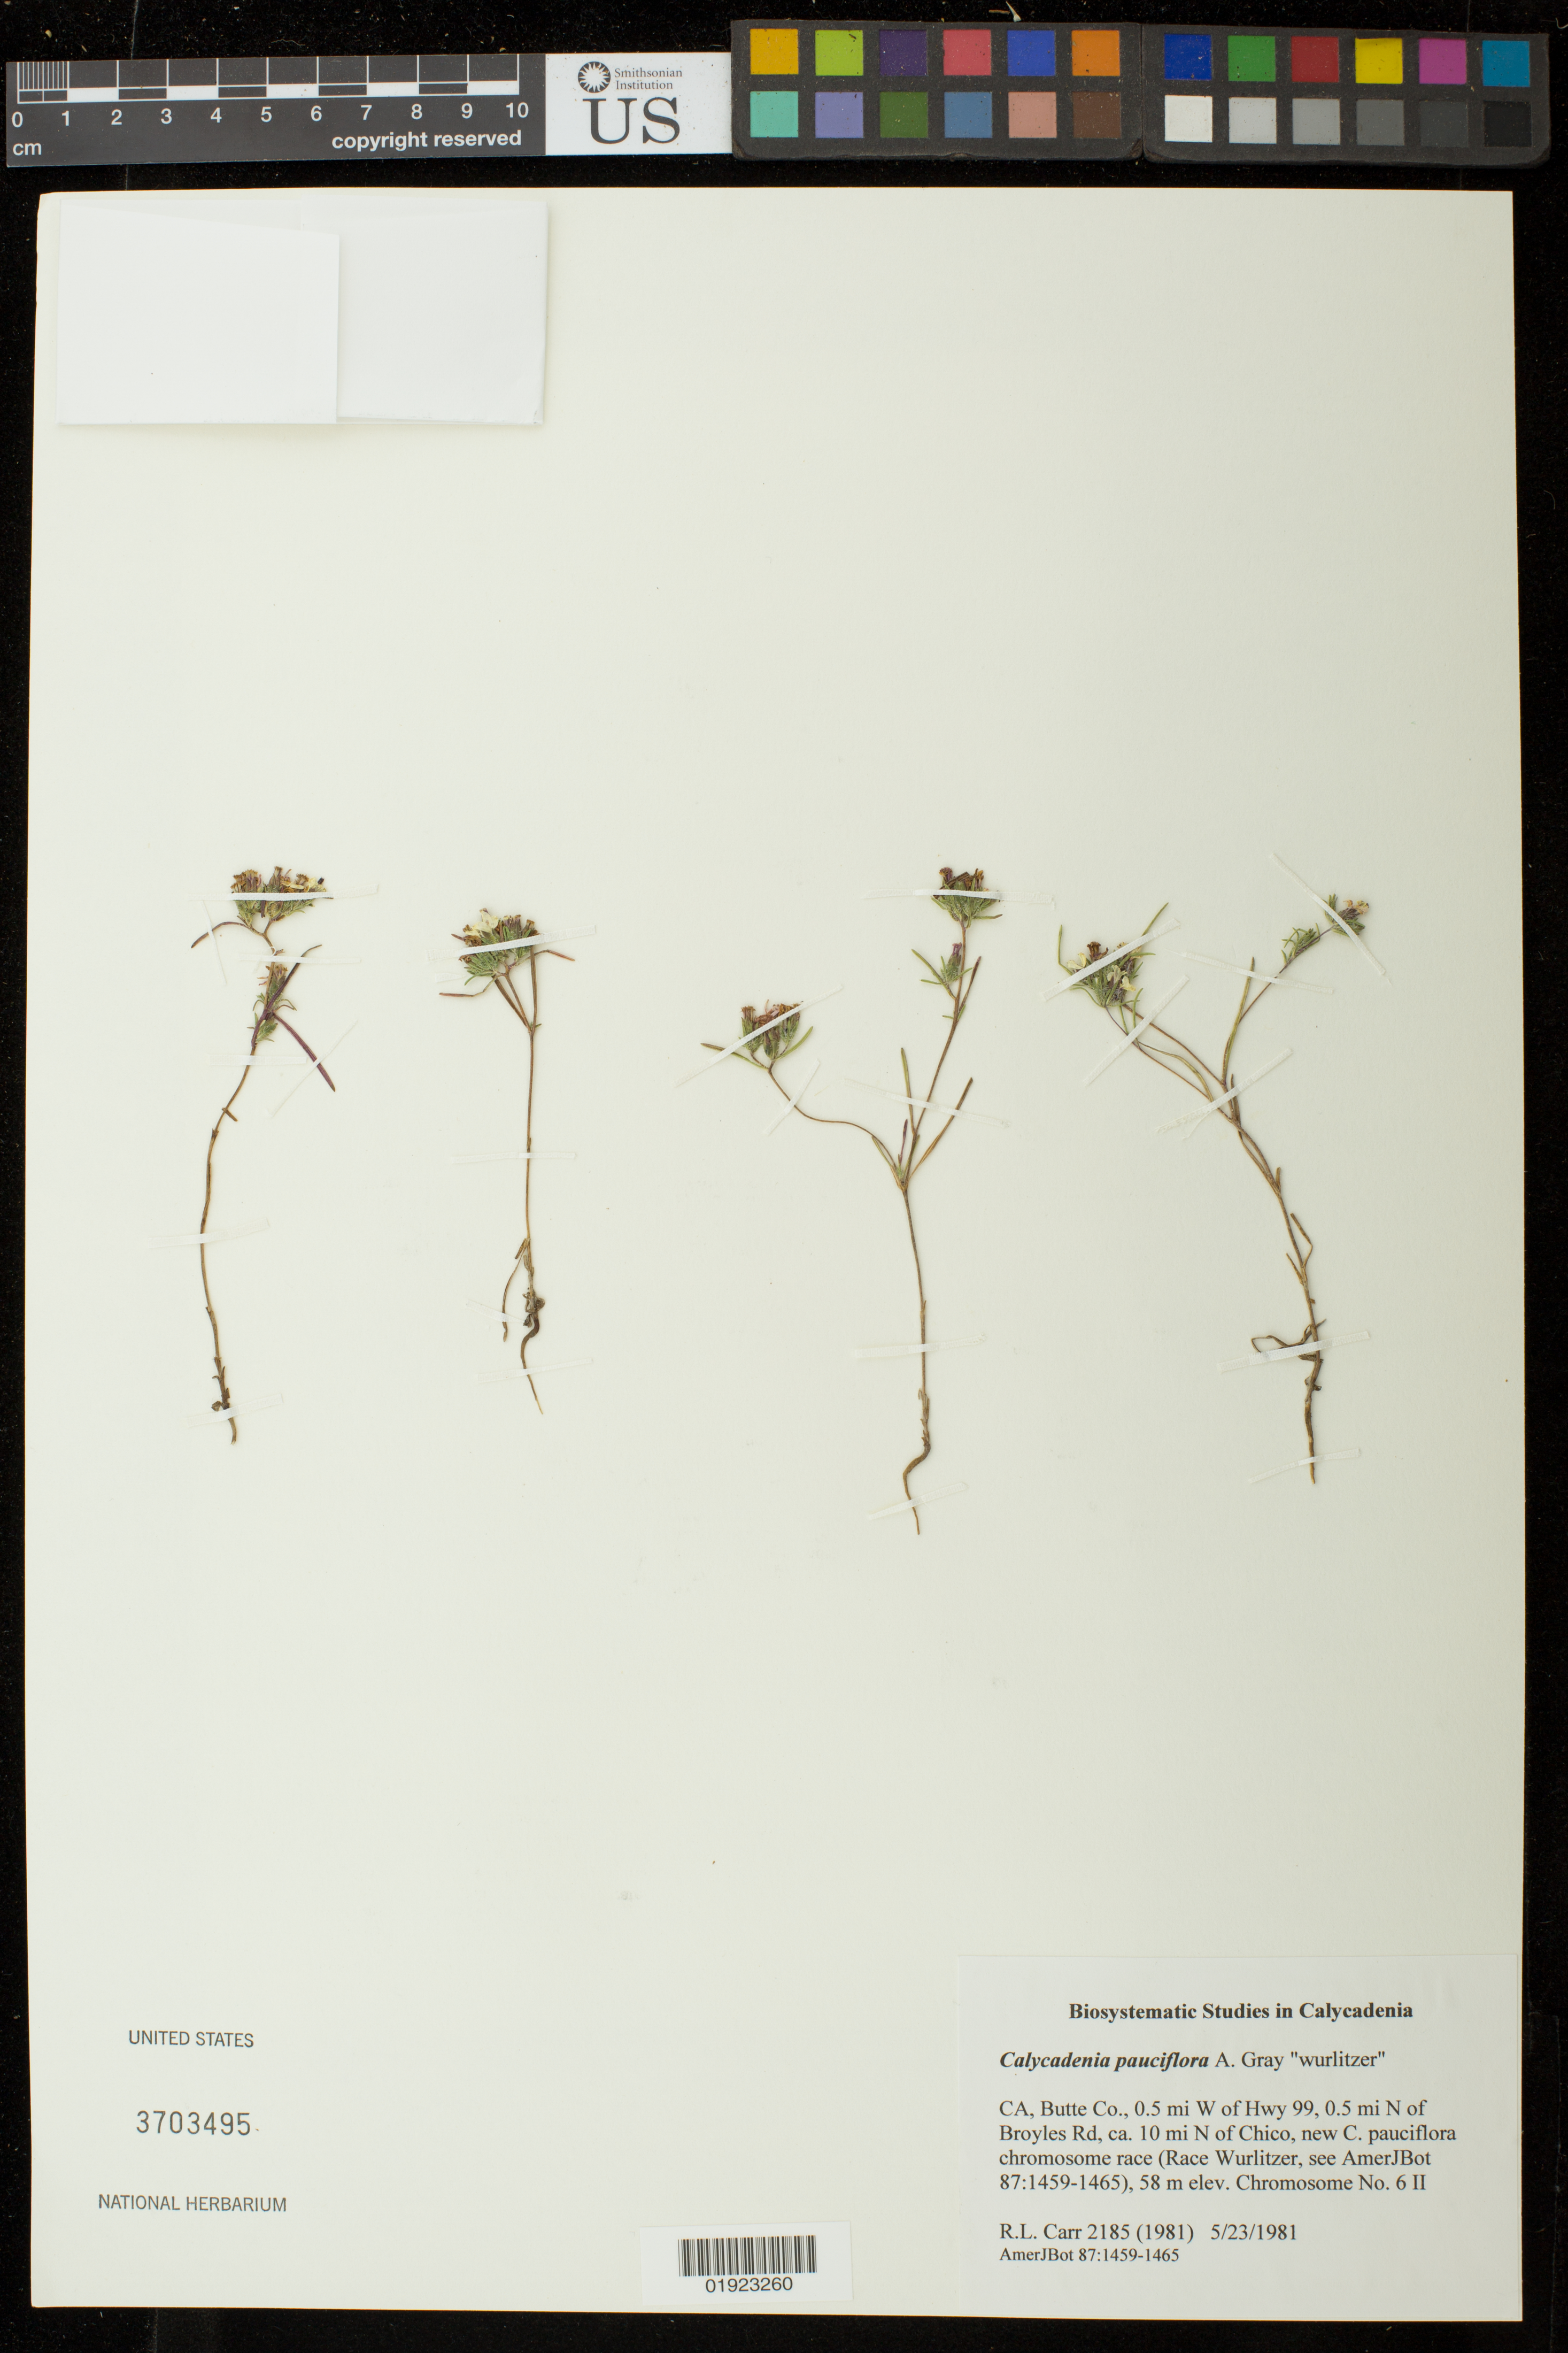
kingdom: Plantae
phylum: Tracheophyta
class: Magnoliopsida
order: Asterales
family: Asteraceae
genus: Calycadenia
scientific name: Calycadenia pauciflora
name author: A. Gray in Emory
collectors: R. Carr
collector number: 2185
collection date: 1981-05-23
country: United States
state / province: California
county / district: Butte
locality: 0.5 mi W of Hwy 99, 0.5 mi N of Broyles Rd, ca. 10 mi N of Chico.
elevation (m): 58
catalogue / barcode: US 3703495